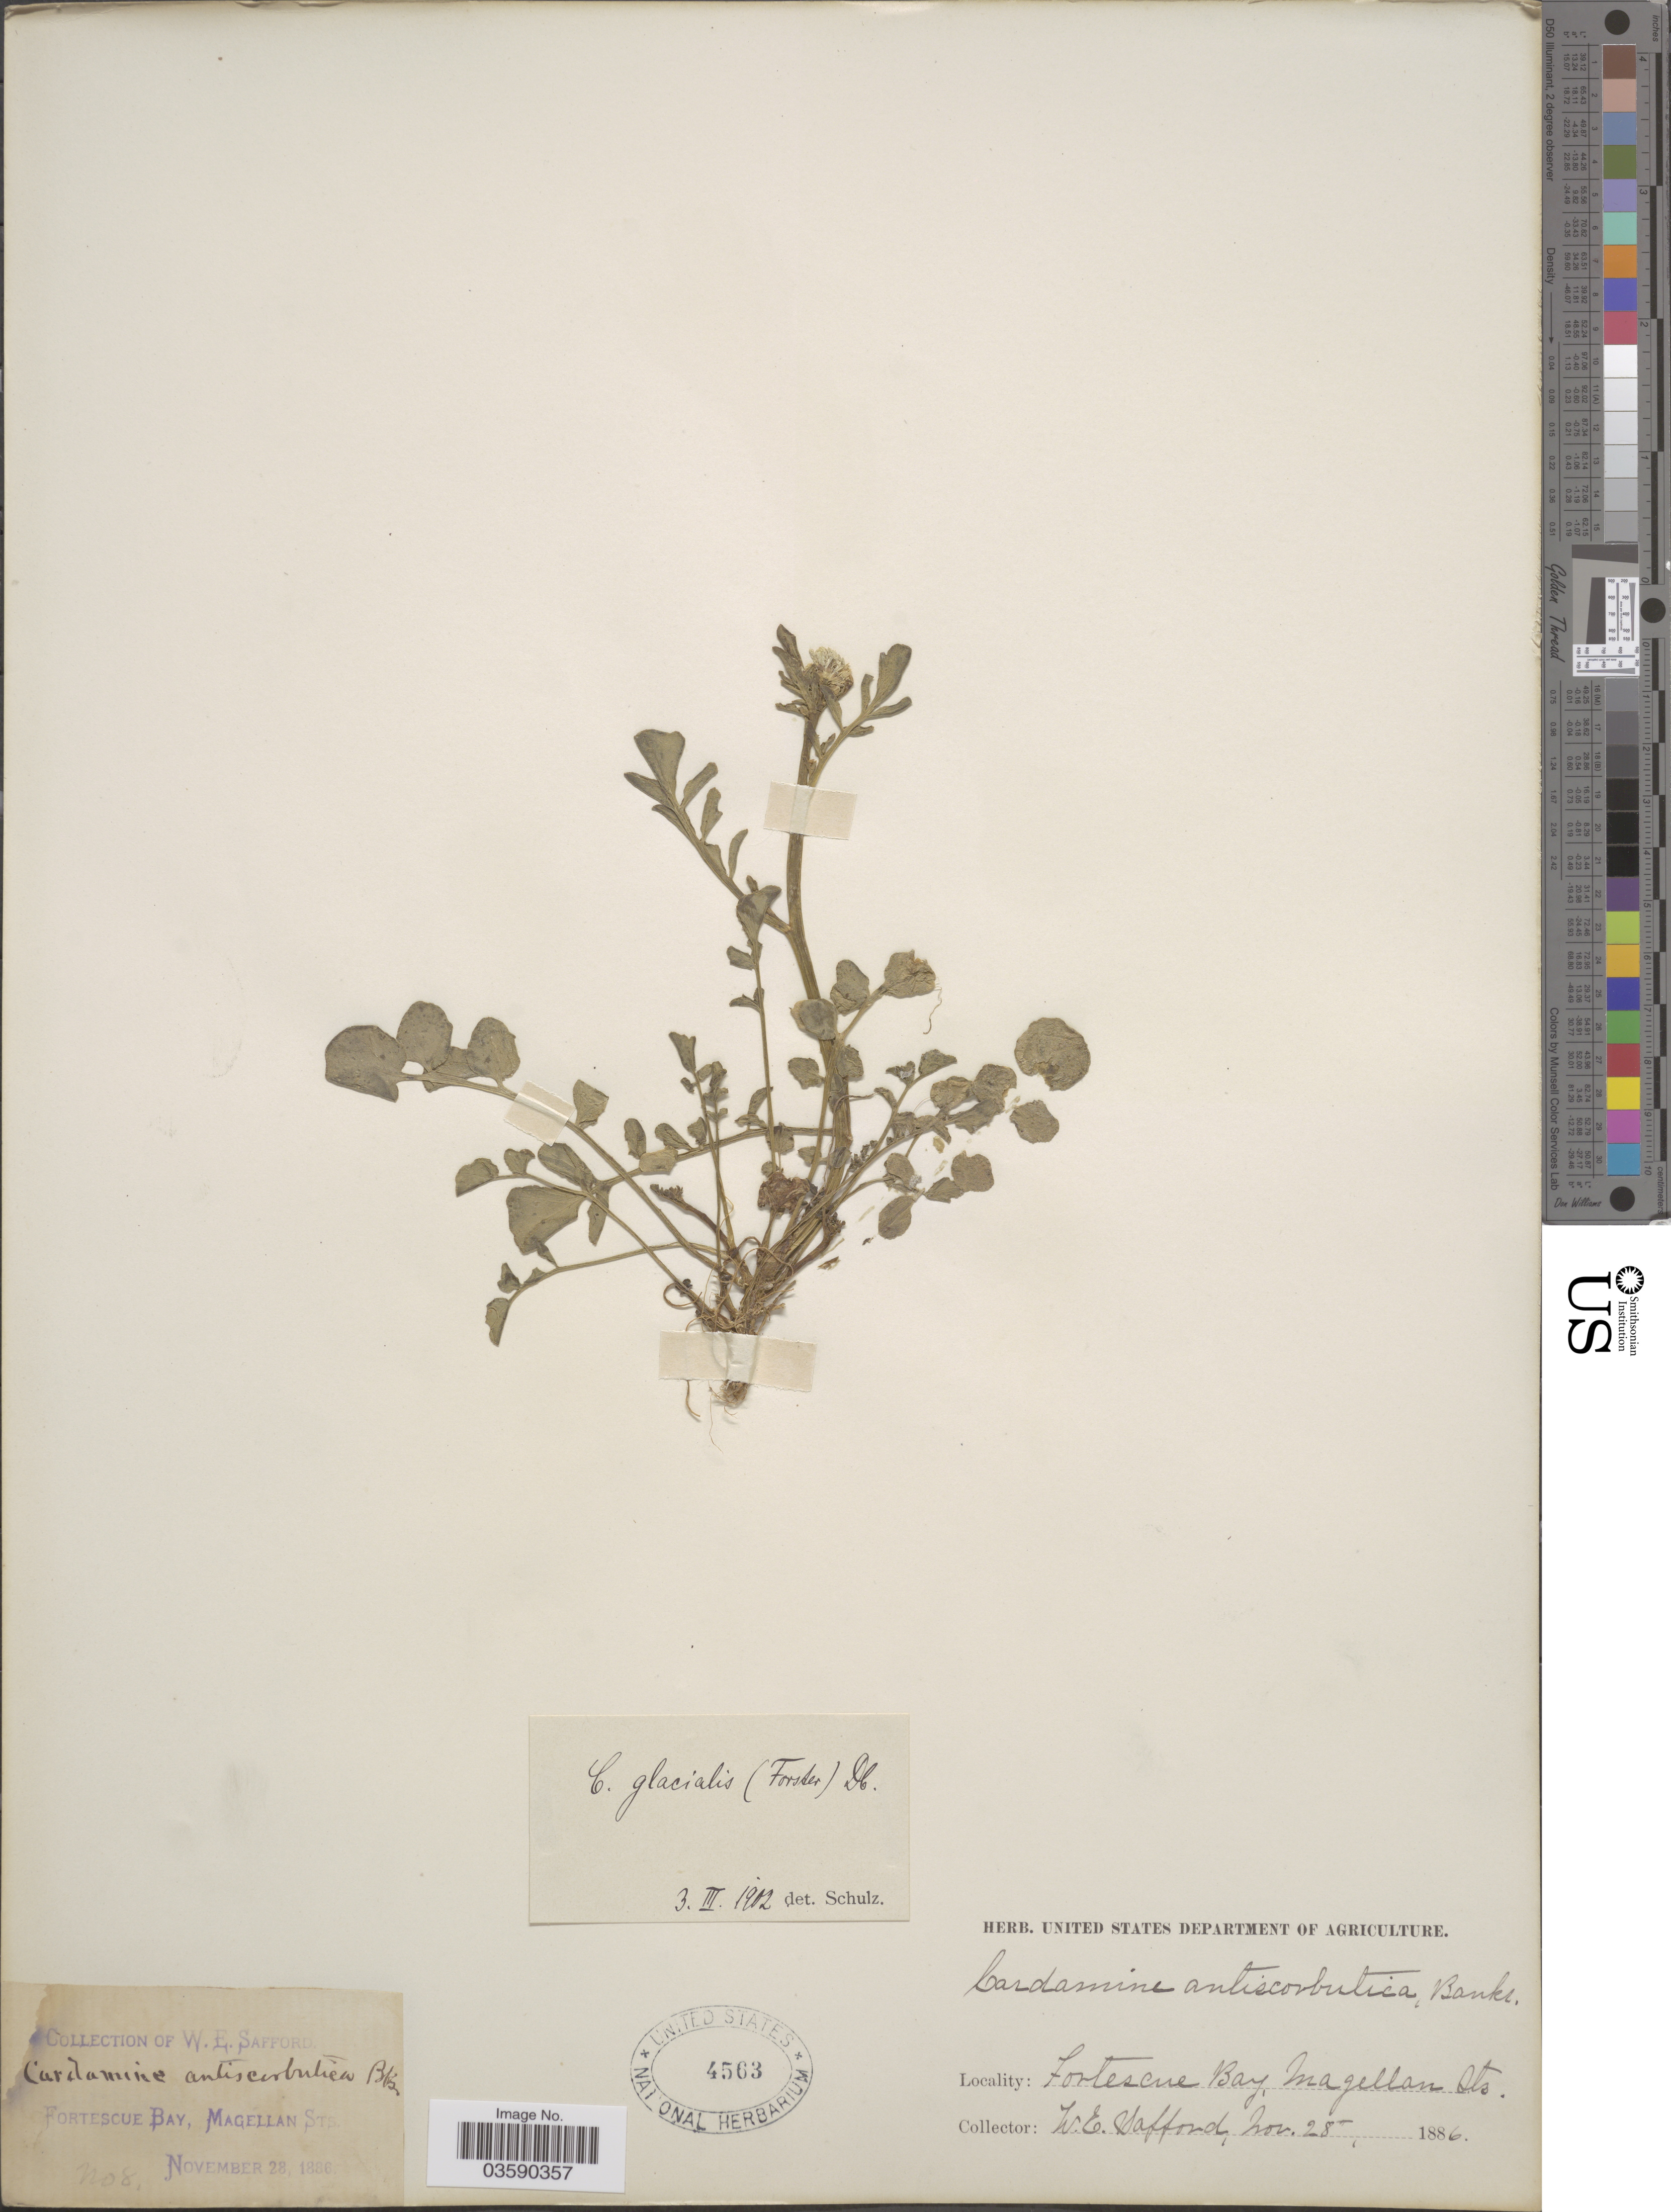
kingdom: Plantae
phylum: Tracheophyta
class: Magnoliopsida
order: Brassicales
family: Brassicaceae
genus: Cardamine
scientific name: Cardamine glacialis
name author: DC.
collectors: W. E. Safford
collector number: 8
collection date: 1886-11-28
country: Chile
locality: Fortescue Bay, Magellan Sts.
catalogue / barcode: US 4563